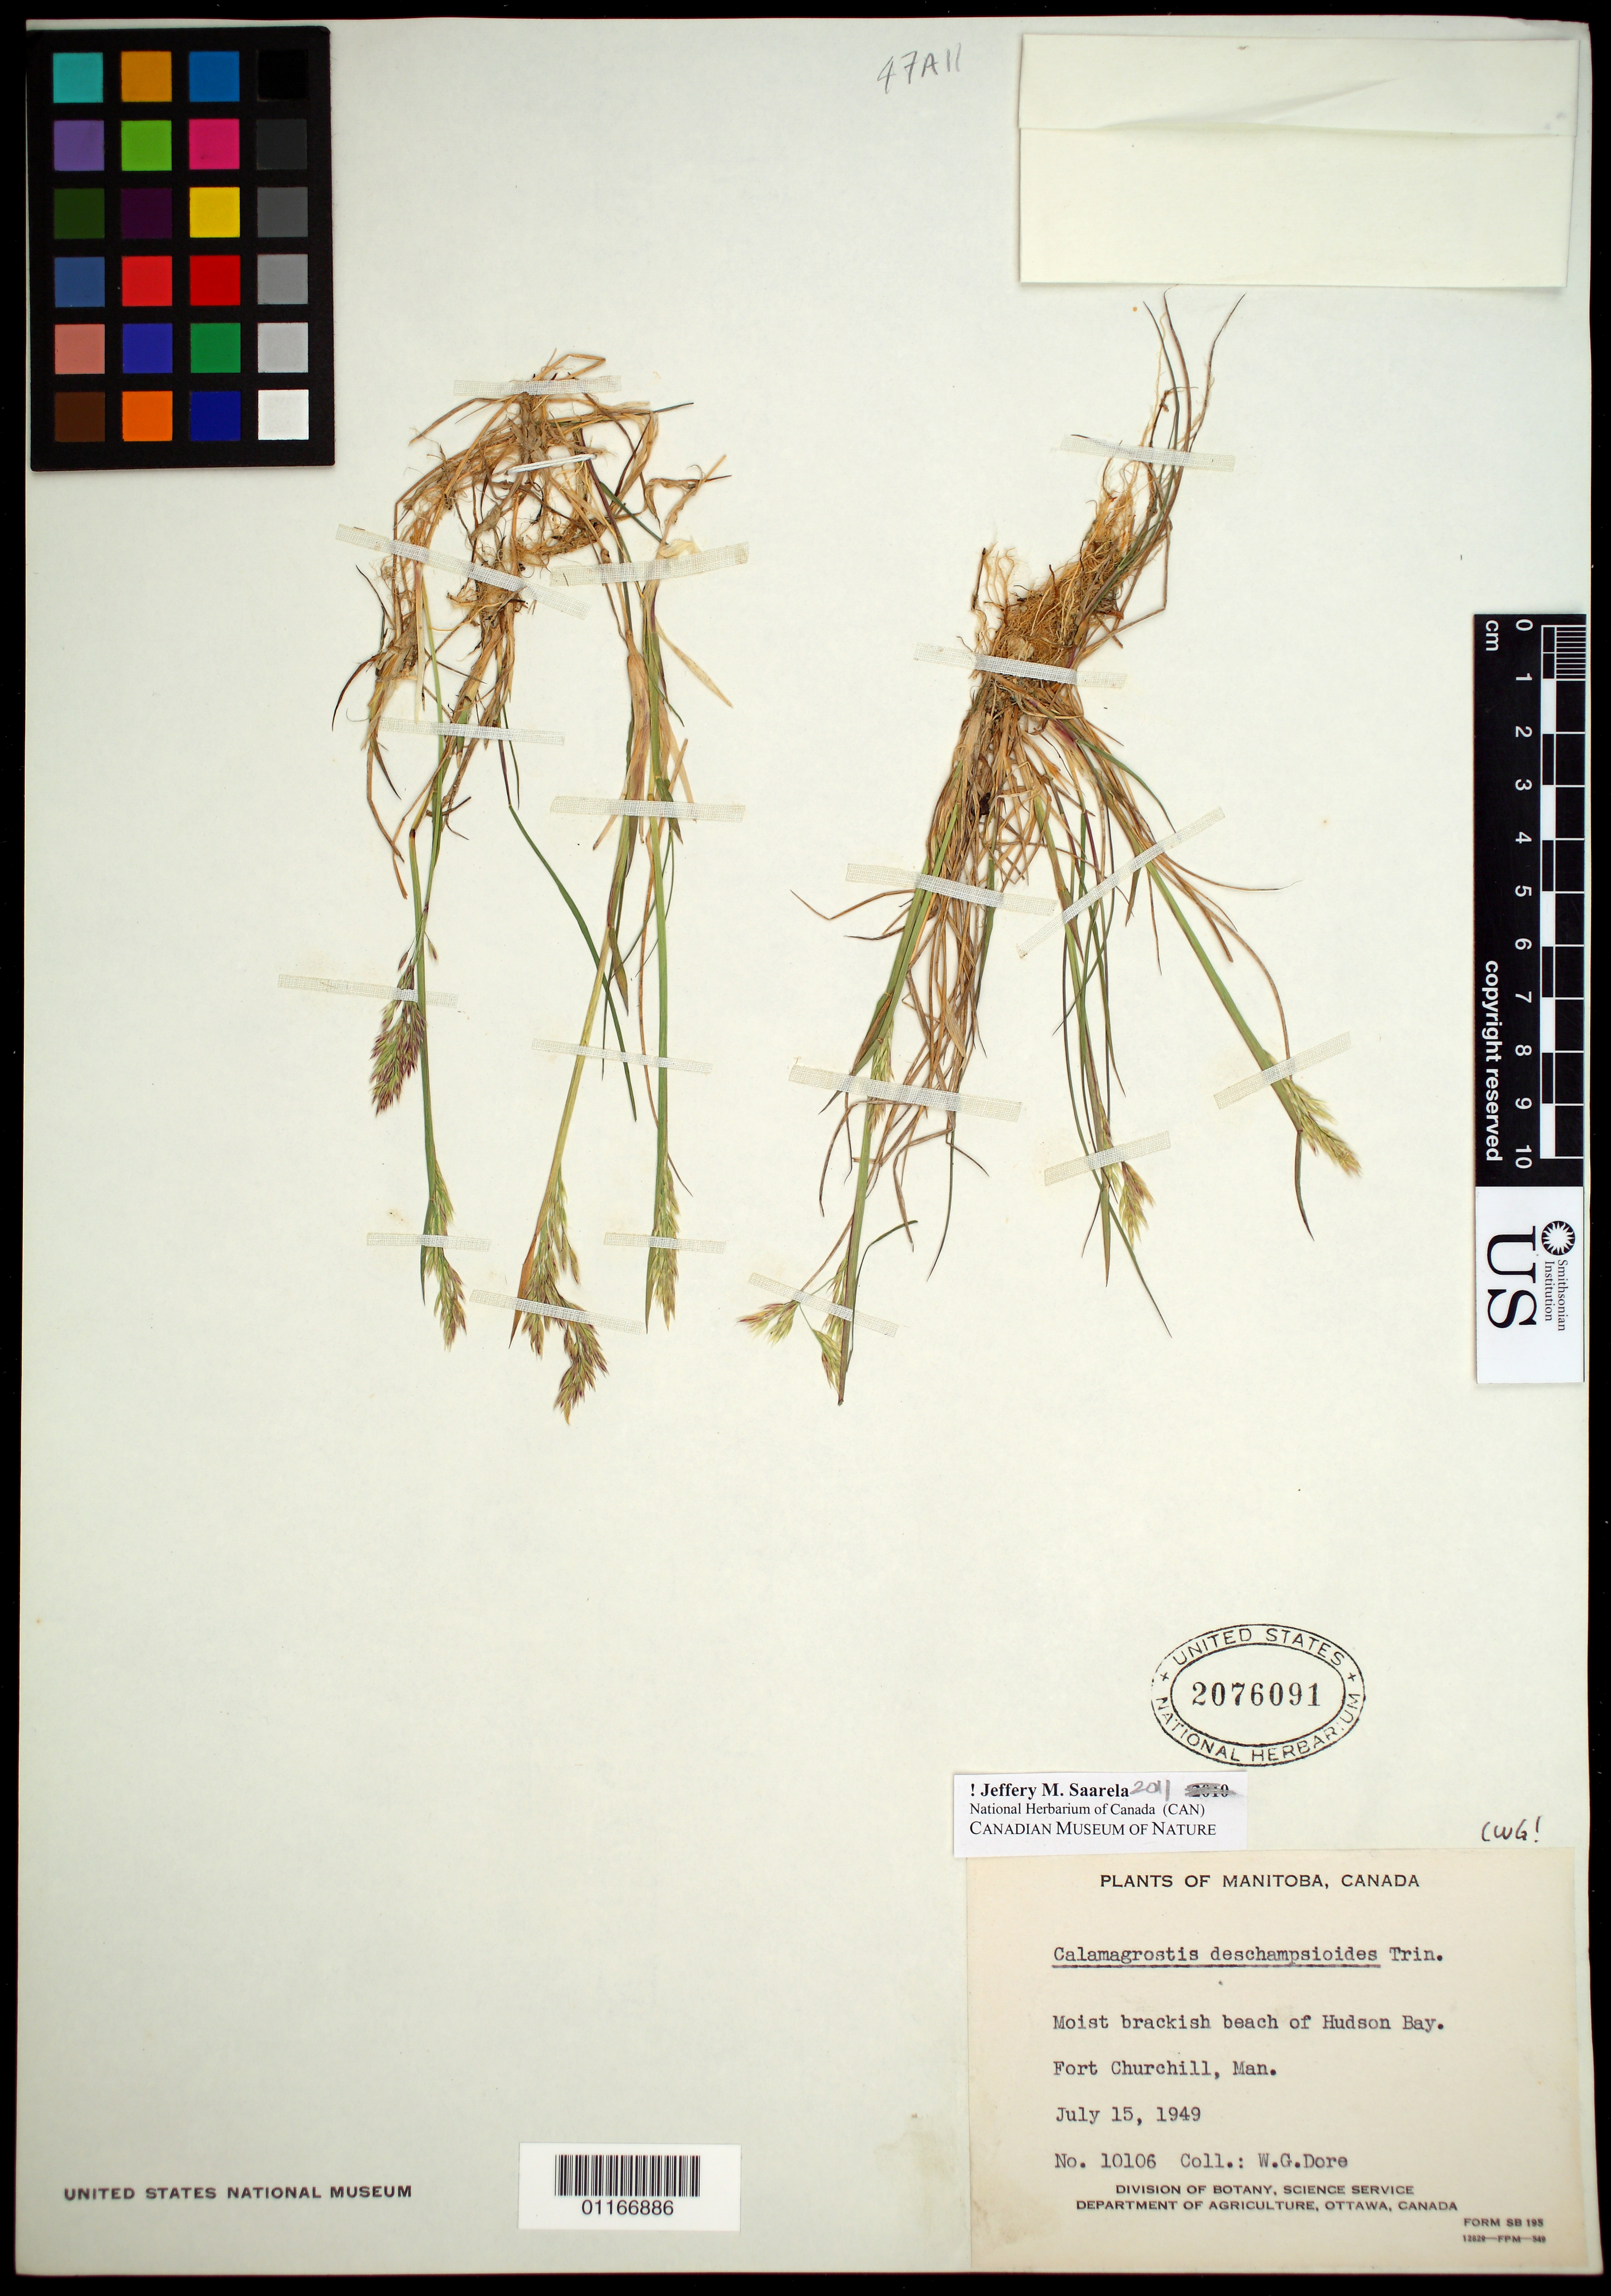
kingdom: Plantae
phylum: Tracheophyta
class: Liliopsida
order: Poales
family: Poaceae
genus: Calamagrostis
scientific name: Calamagrostis deschampsioides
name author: Trin.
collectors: W. Dore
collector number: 10106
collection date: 1949-07-15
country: Canada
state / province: Manitoba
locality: Fort Churchill, Man.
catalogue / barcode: US 2076091